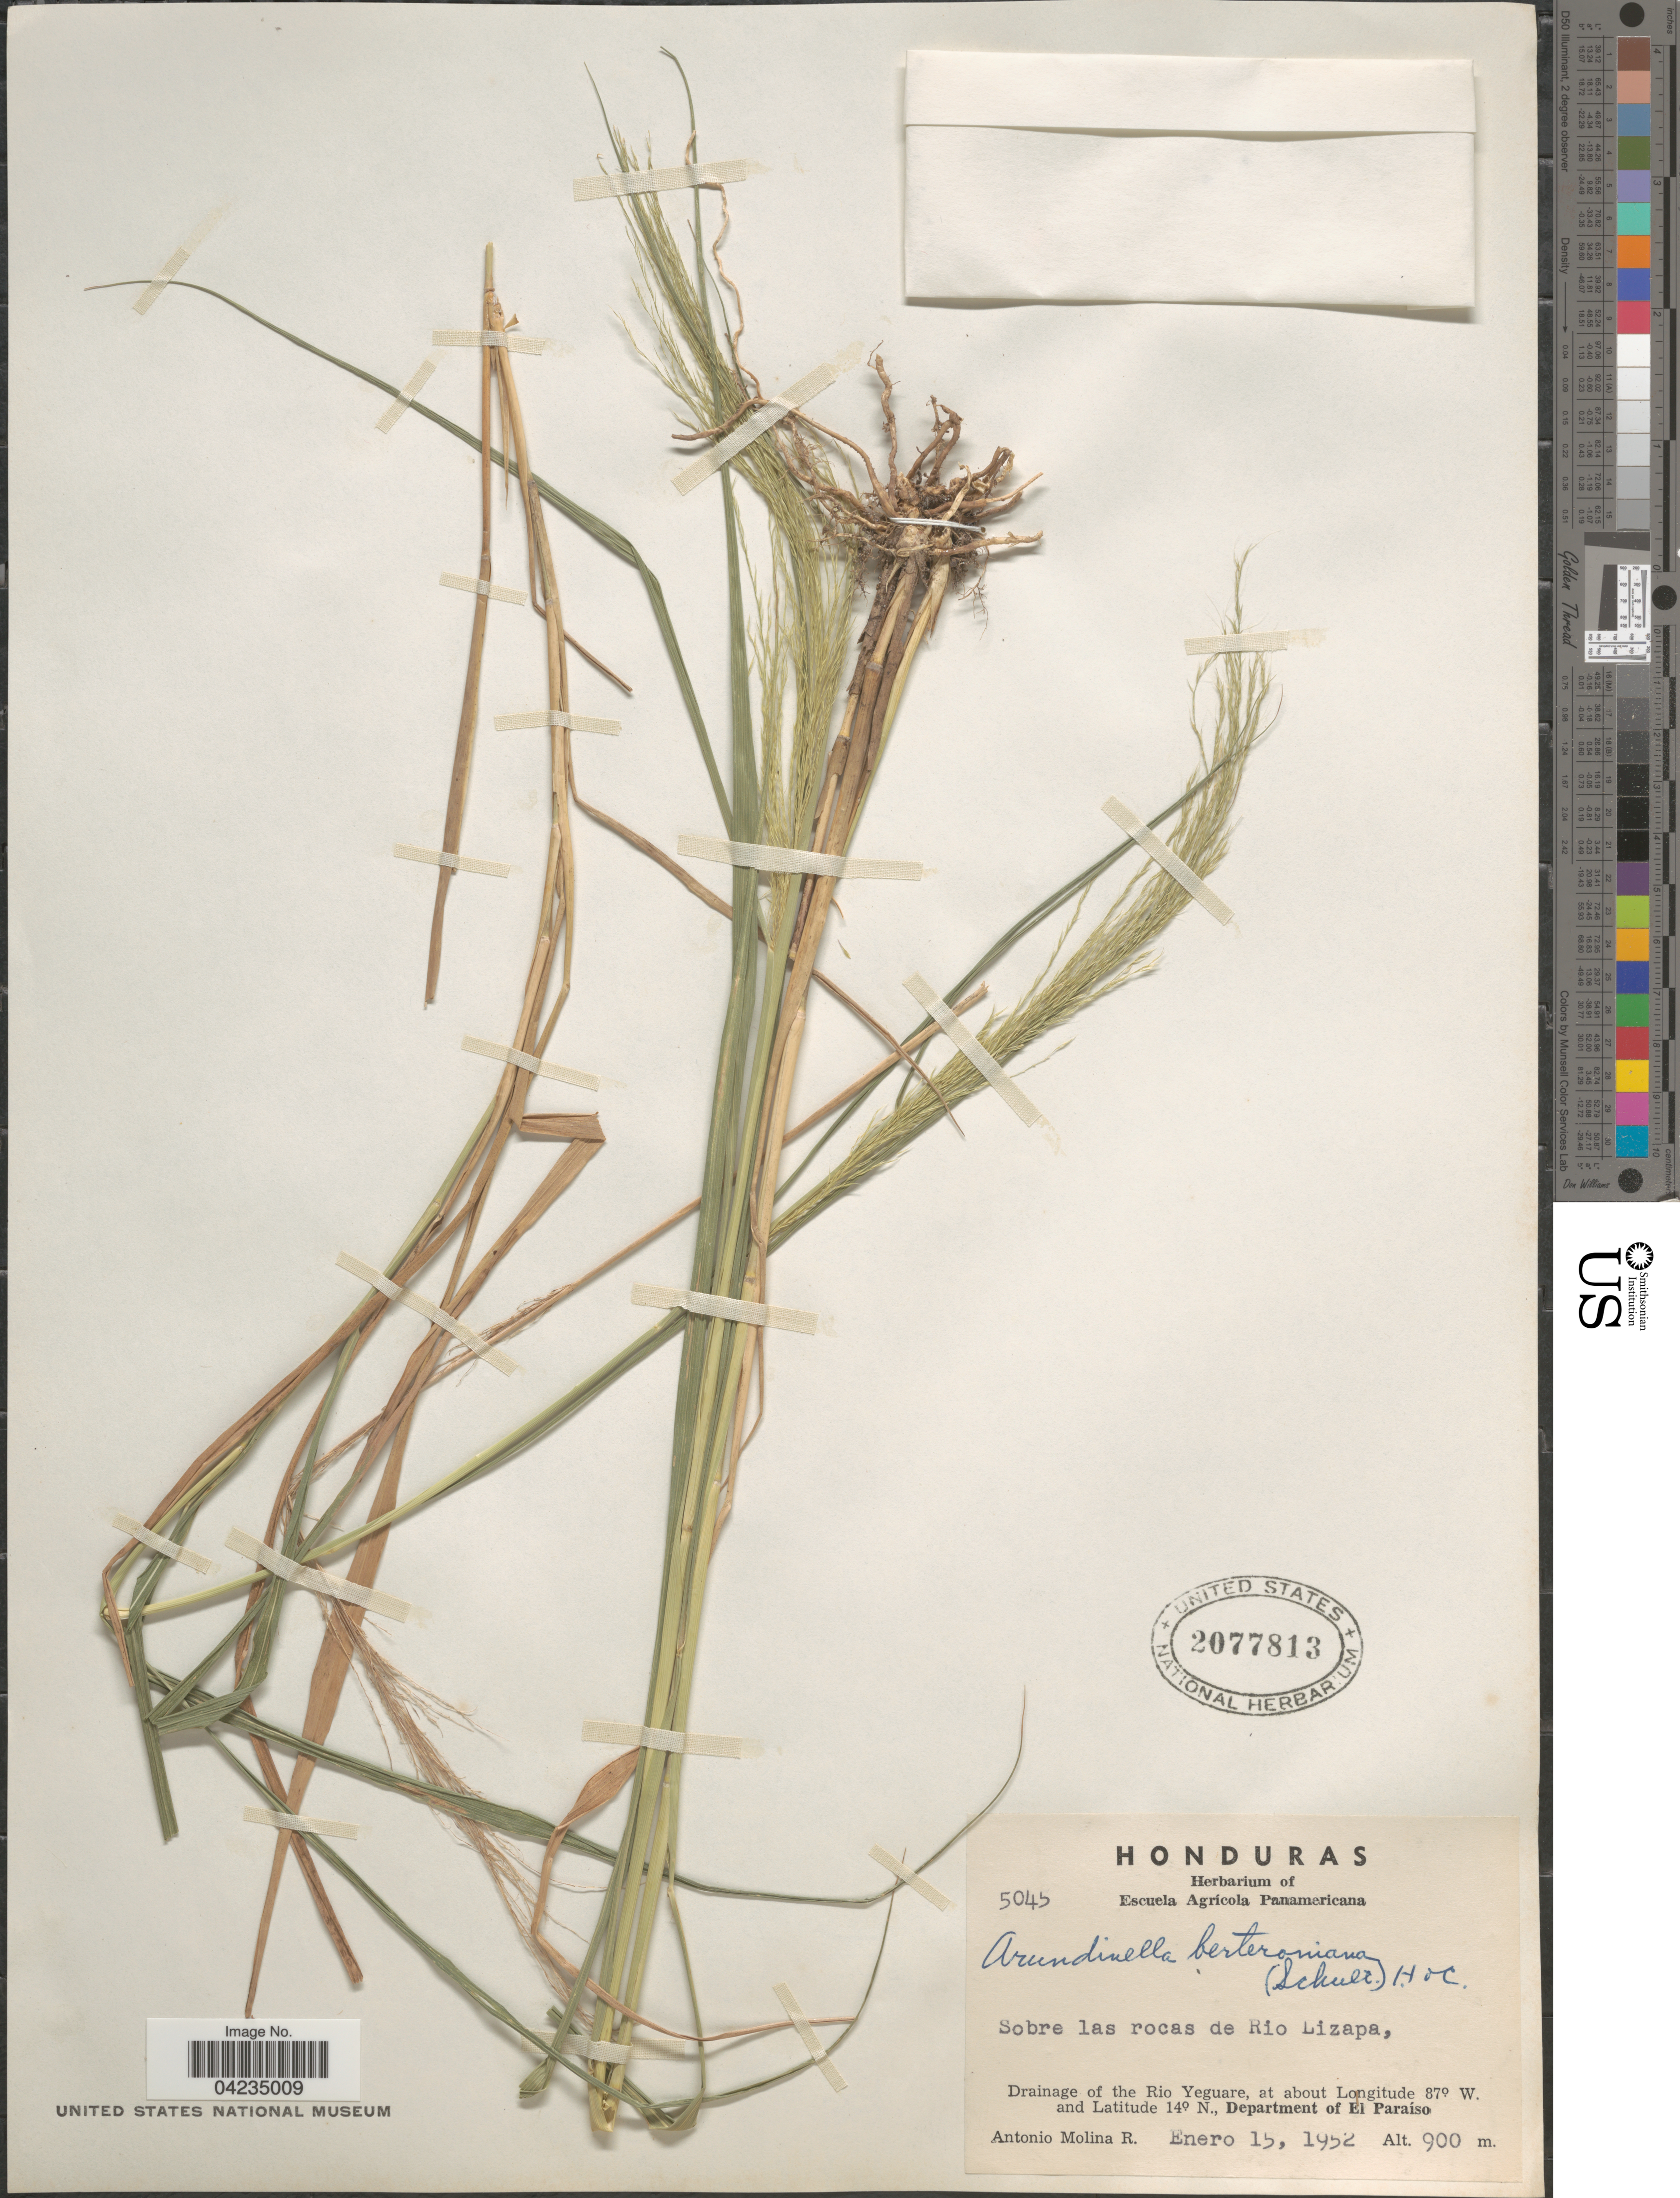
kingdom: Plantae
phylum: Tracheophyta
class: Liliopsida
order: Poales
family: Poaceae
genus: Arundinella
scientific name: Arundinella berteroniana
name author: (Schult.) Hitchc. & Chase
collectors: A. Molina R.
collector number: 5045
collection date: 1952-01-15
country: Honduras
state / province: El Paraiso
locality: Sobre las rocas de Rio Lizapa. Drainage of the Rio Yeguare, Department of El Paraíso.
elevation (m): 900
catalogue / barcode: US 2077813